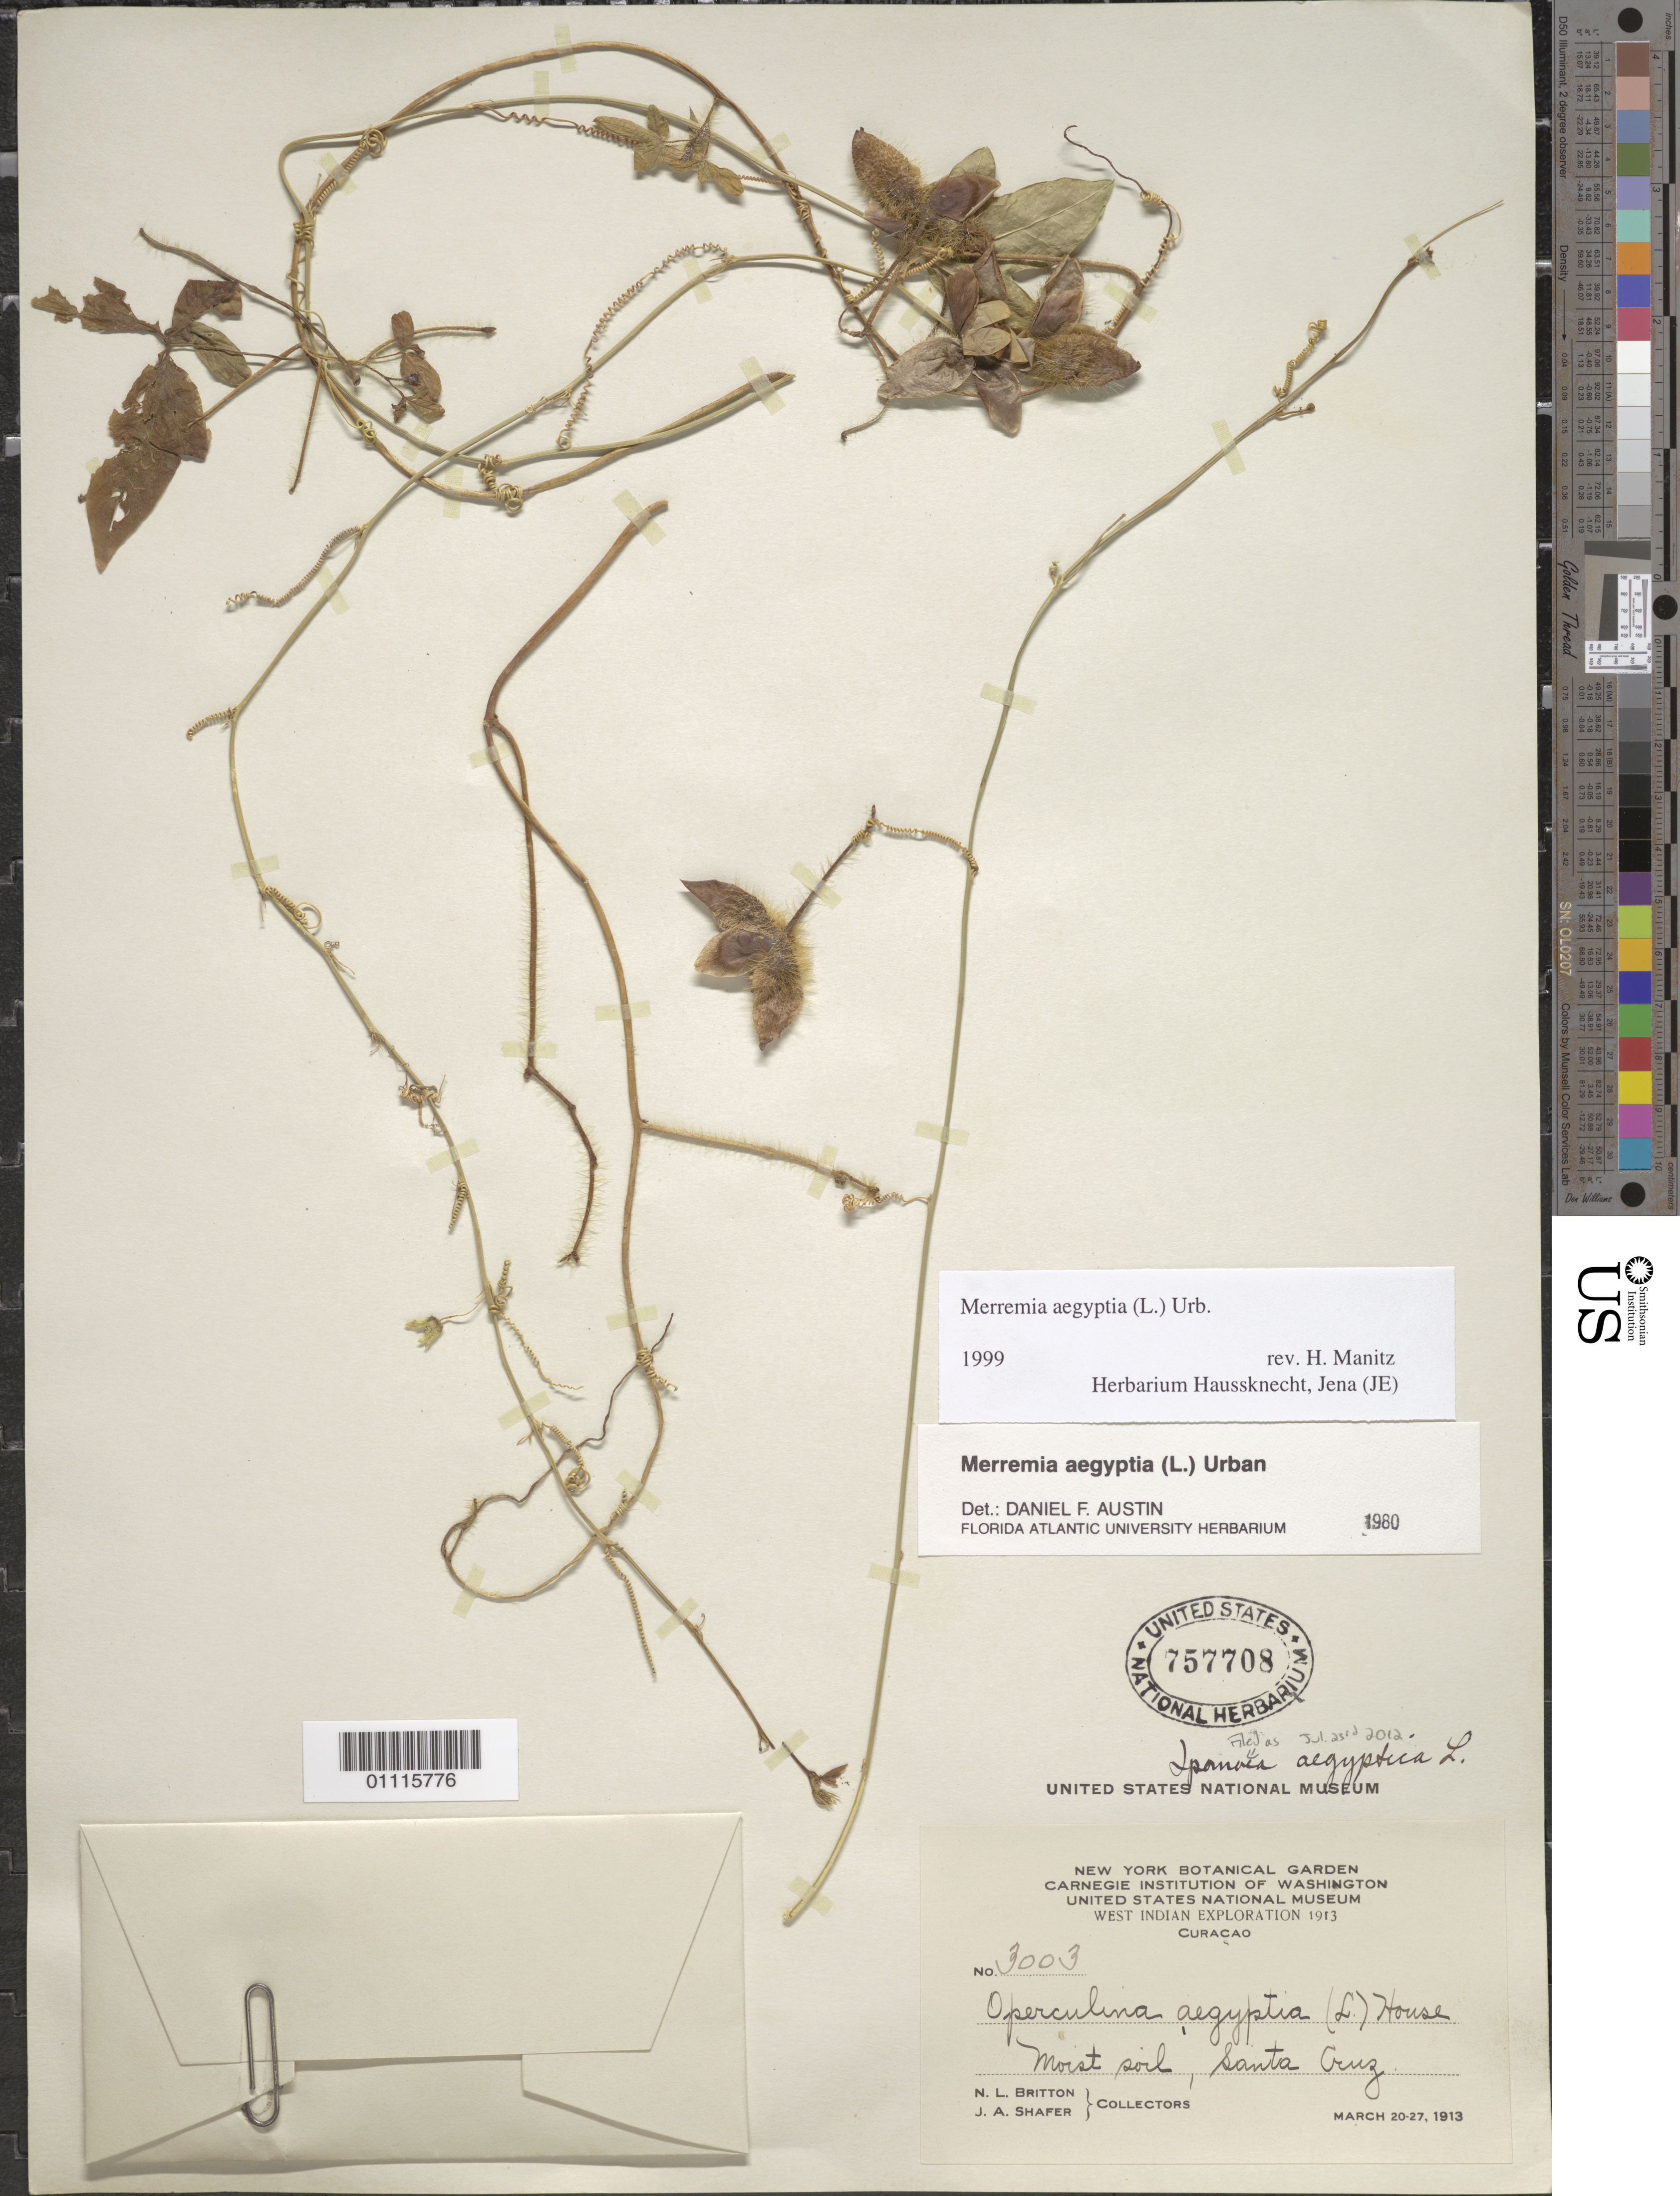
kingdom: Plantae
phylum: Tracheophyta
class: Magnoliopsida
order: Solanales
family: Convolvulaceae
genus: Distimake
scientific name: Distimake aegyptius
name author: (L.) A. R. Simões & Staples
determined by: Strong, Mark T., (BOT), Smithsonian Institution - National Museum of Natural History (UNITED STATES)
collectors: N. Britton & J. A. Shafer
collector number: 3003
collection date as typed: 20 Mar 1913 to 27 Mar 1913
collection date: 1913-03-20/1913-03-27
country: Curaçao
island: Curaçao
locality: Moist soil, Santa Cruz.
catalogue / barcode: US 757708